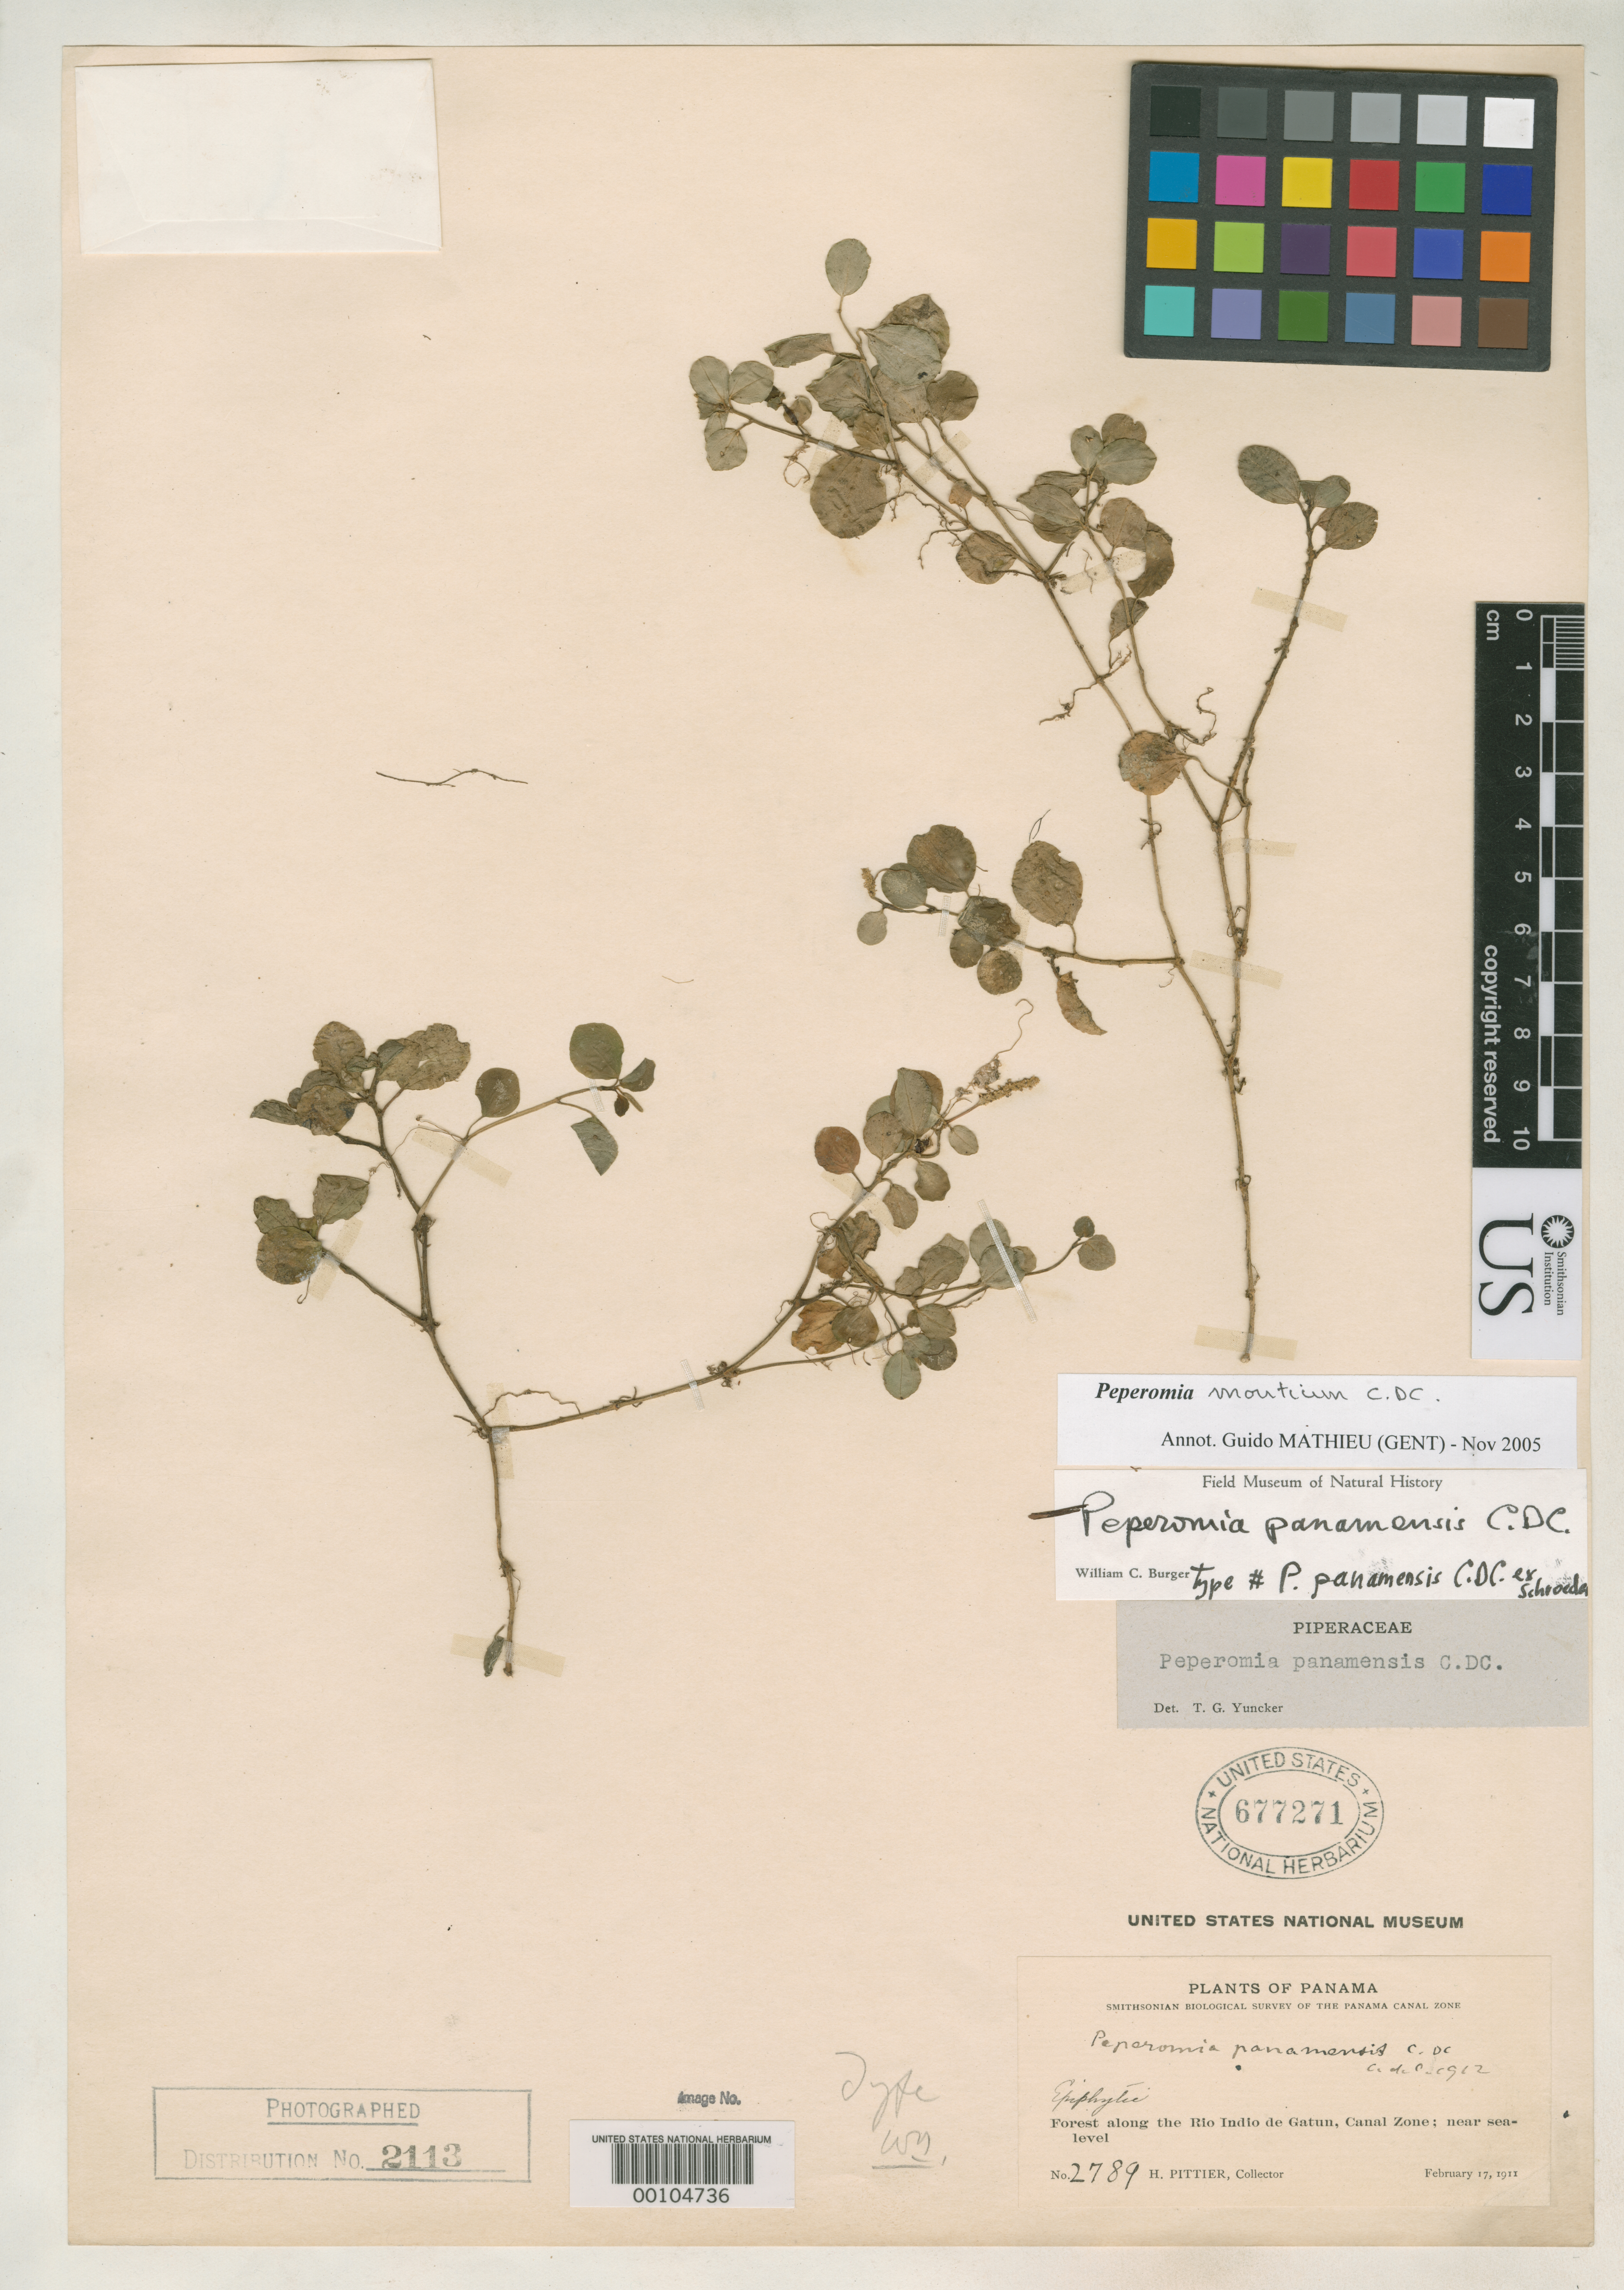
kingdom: Plantae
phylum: Tracheophyta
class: Magnoliopsida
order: Piperales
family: Piperaceae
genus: Peperomia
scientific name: Peperomia panamensis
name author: C. DC.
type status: Type Collection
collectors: H. F. Pittier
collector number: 2789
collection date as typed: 17 Feb 1911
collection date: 1911-02-17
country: Panama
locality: Rio Indio de Gatun.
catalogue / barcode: US 677271